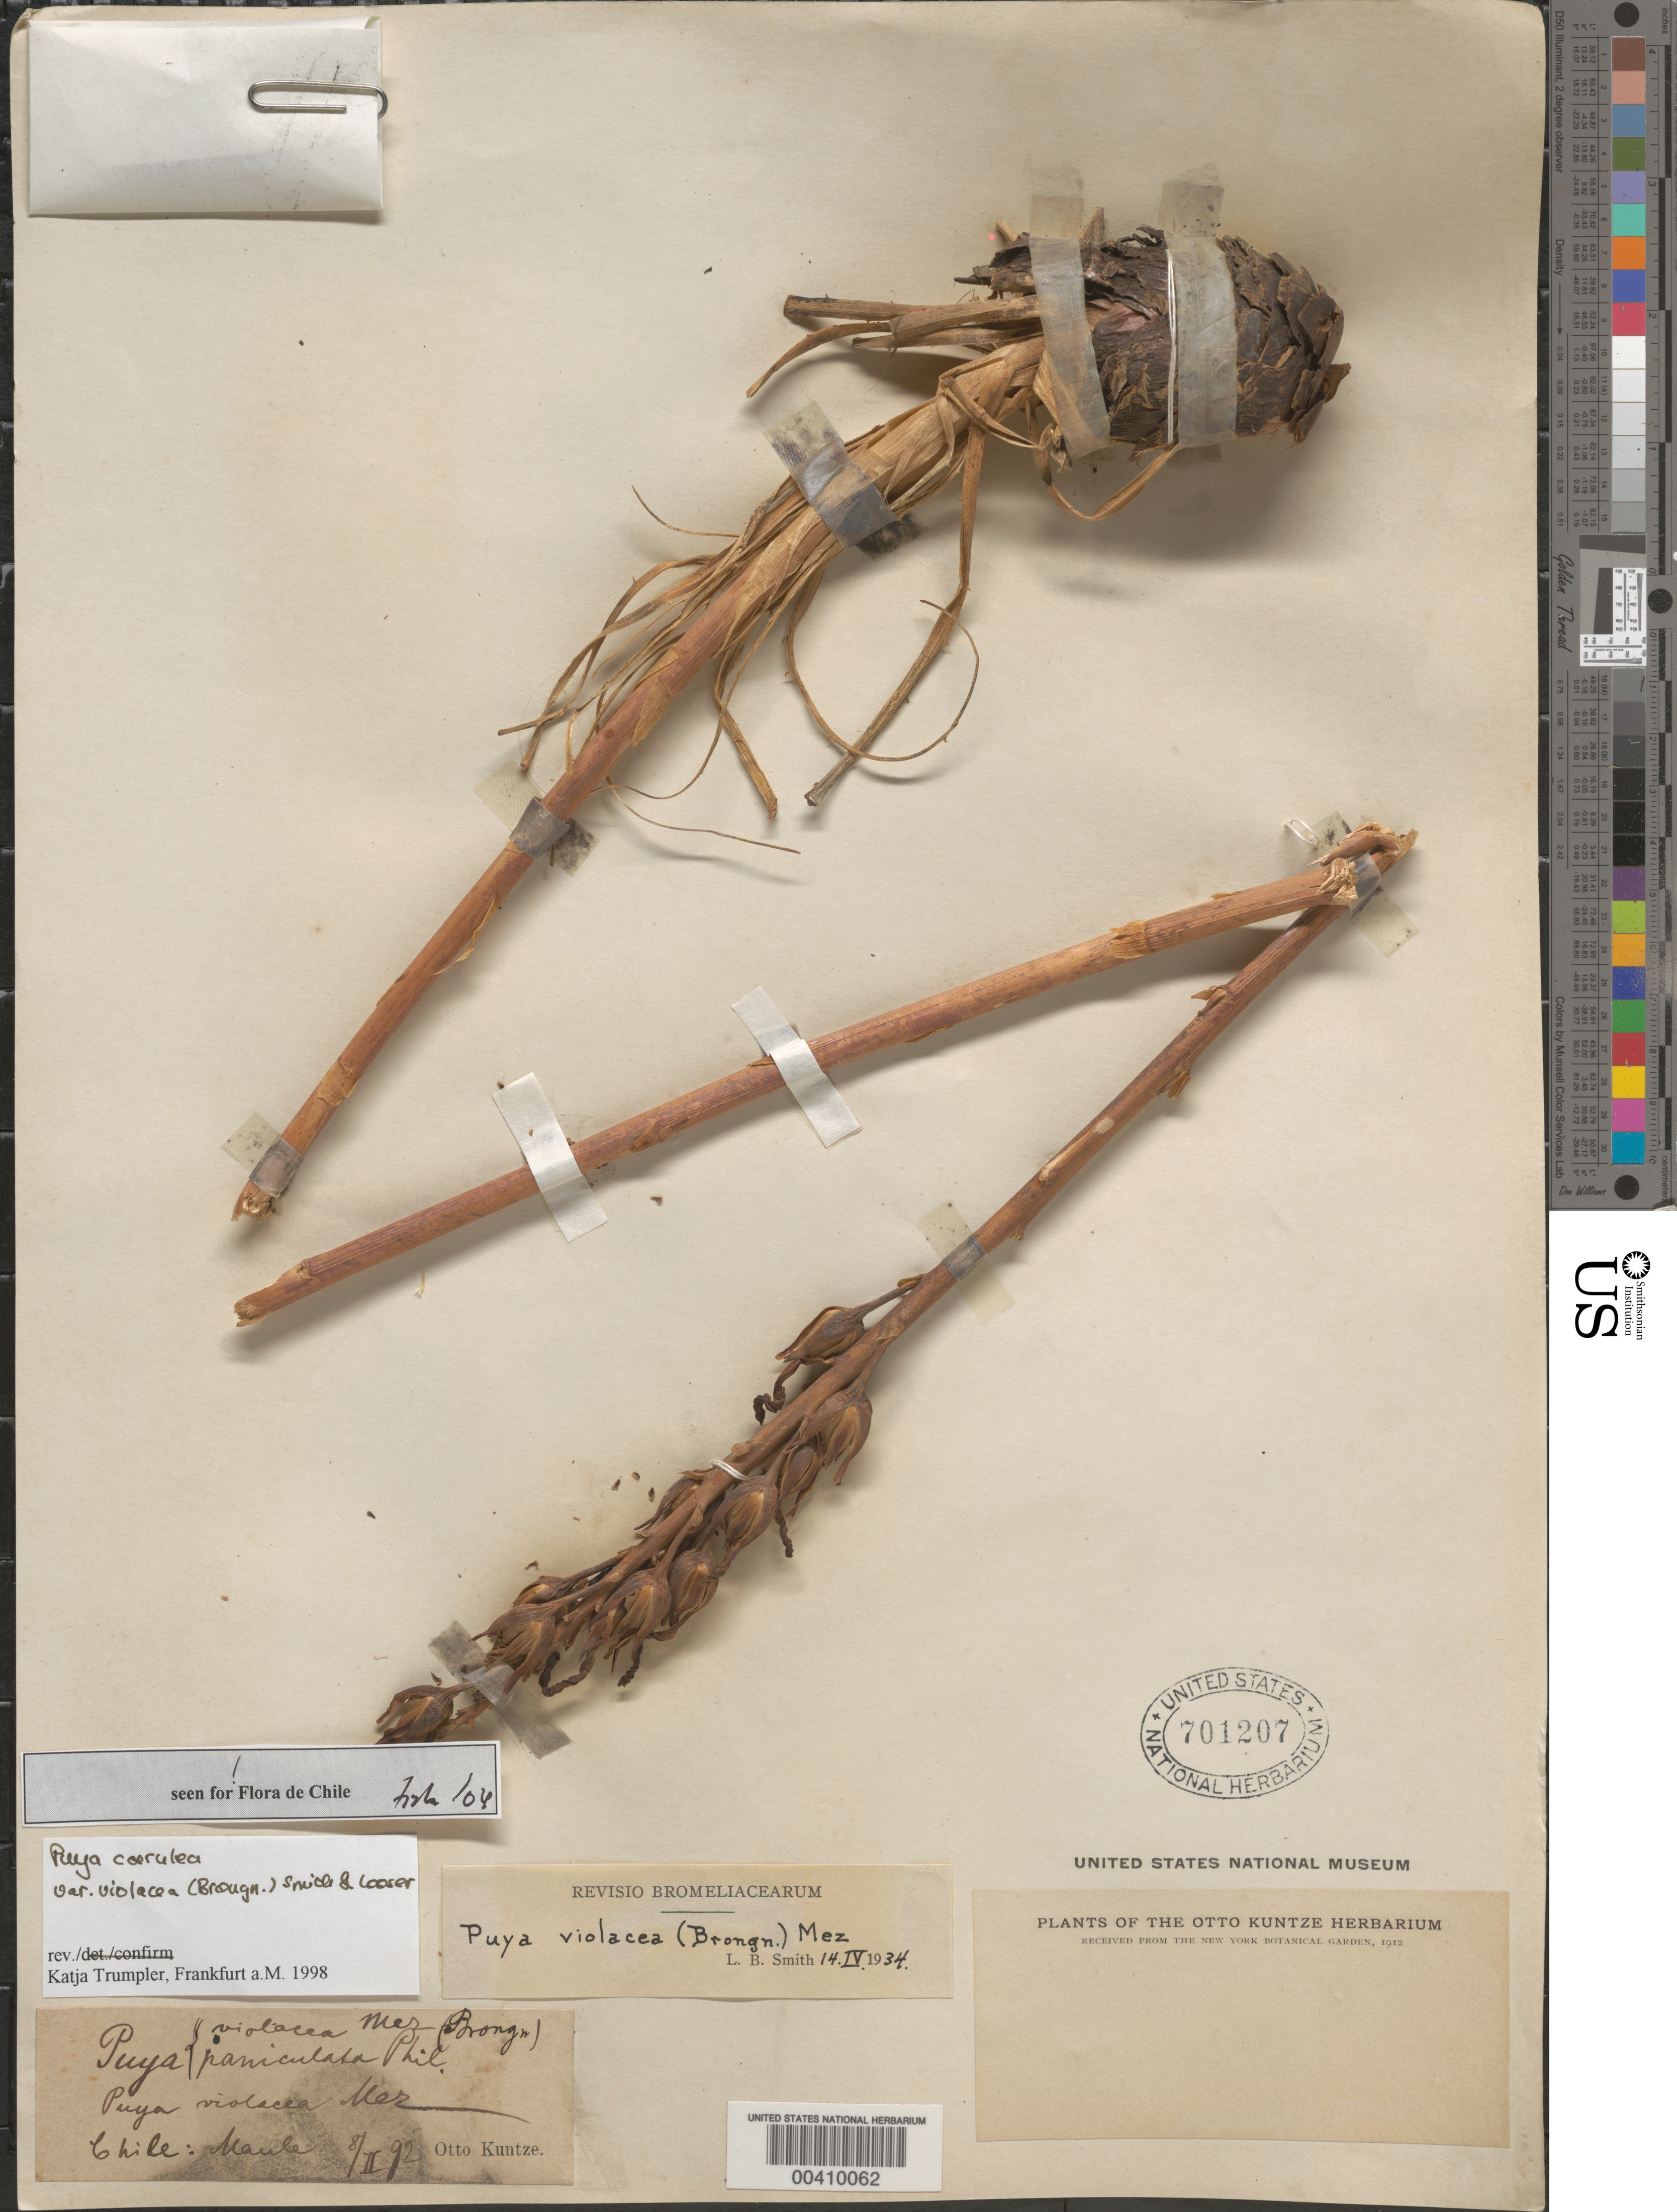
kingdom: Plantae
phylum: Tracheophyta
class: Liliopsida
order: Poales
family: Bromeliaceae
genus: Puya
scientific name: Puya violacea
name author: (Brongn.) Mez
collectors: C.E.O. Kuntze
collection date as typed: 08 Feb 1892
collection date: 1892-02-08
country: Chile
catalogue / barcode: US 701207